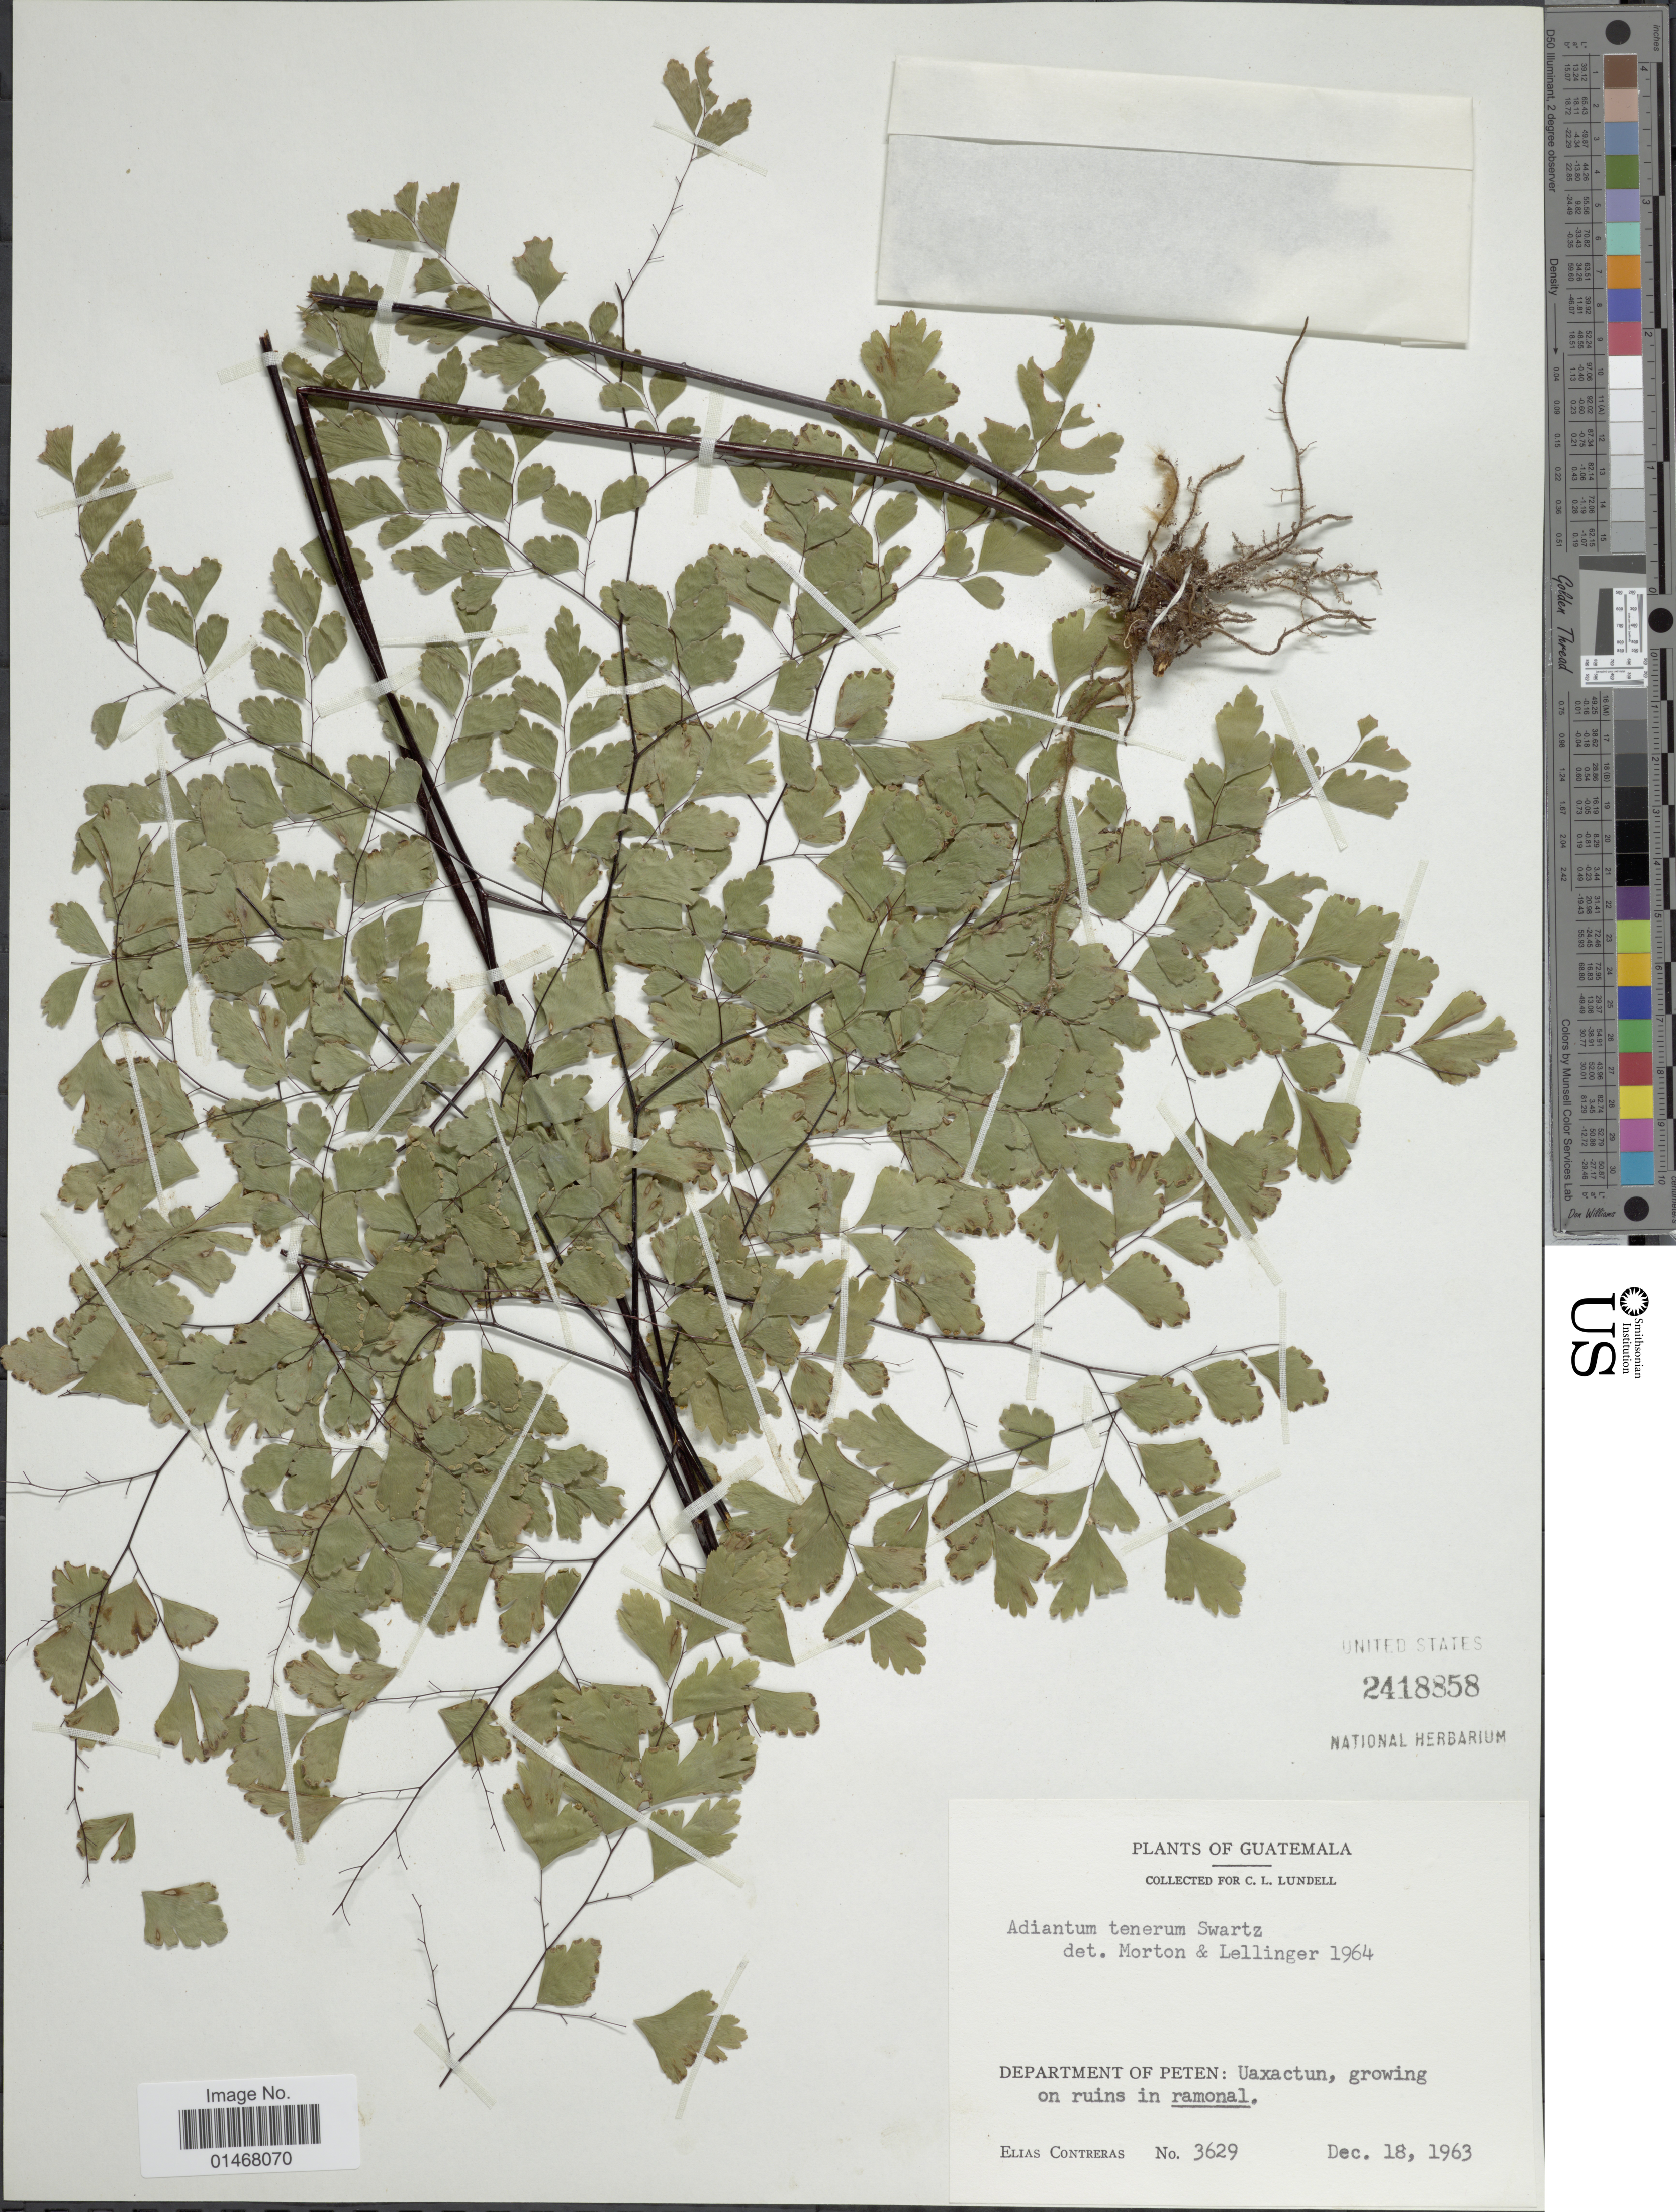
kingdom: Plantae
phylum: Tracheophyta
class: Polypodiopsida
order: Polypodiales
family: Pteridaceae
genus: Adiantum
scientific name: Adiantum tenerum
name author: Sw.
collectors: E. Contreras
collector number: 3629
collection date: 1963-12-18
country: Guatemala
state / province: El Petén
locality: Department of Peten: Uaxactun, growing on ruins in ramonal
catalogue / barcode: US 2418858